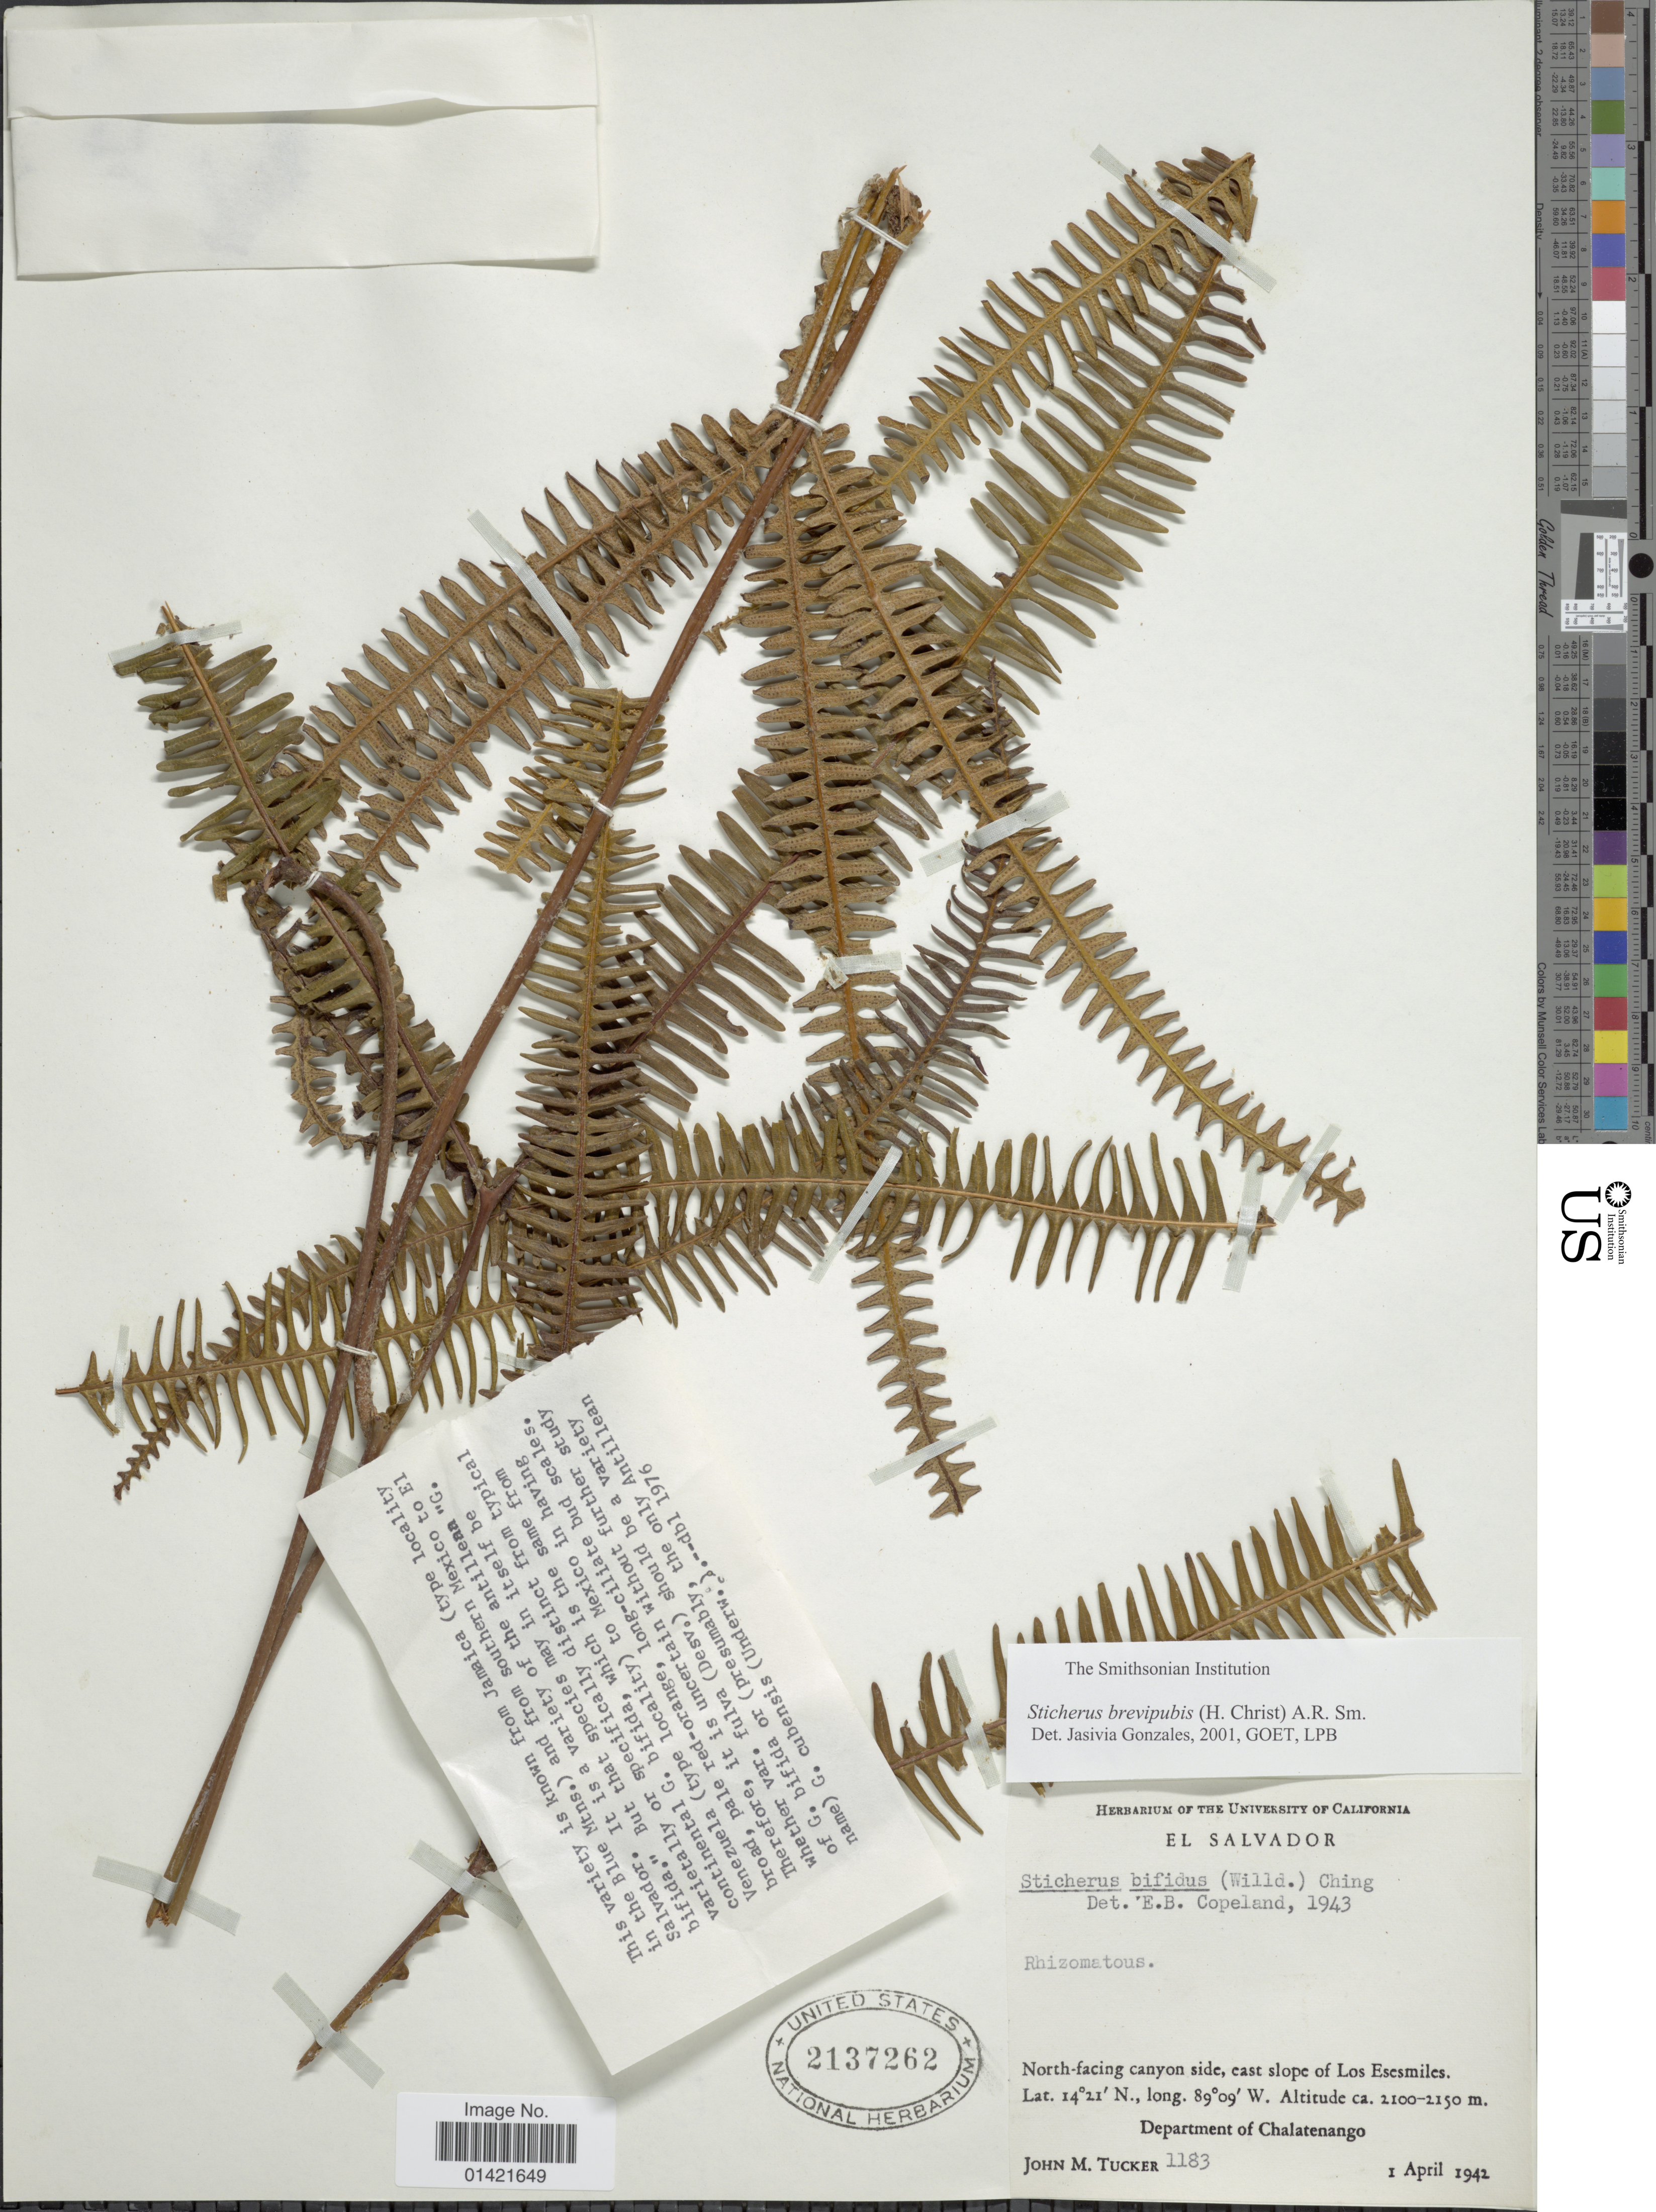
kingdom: Plantae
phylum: Tracheophyta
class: Polypodiopsida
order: Gleicheniales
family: Gleicheniaceae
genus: Sticherus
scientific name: Sticherus fulvus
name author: (Desv.) Ching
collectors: J. M. Tucker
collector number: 1183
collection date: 1942-04-01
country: El Salvador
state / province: Chalatenango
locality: North-facing canyon side, east slope of Los Esesmiles.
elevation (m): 2100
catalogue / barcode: US 2137262